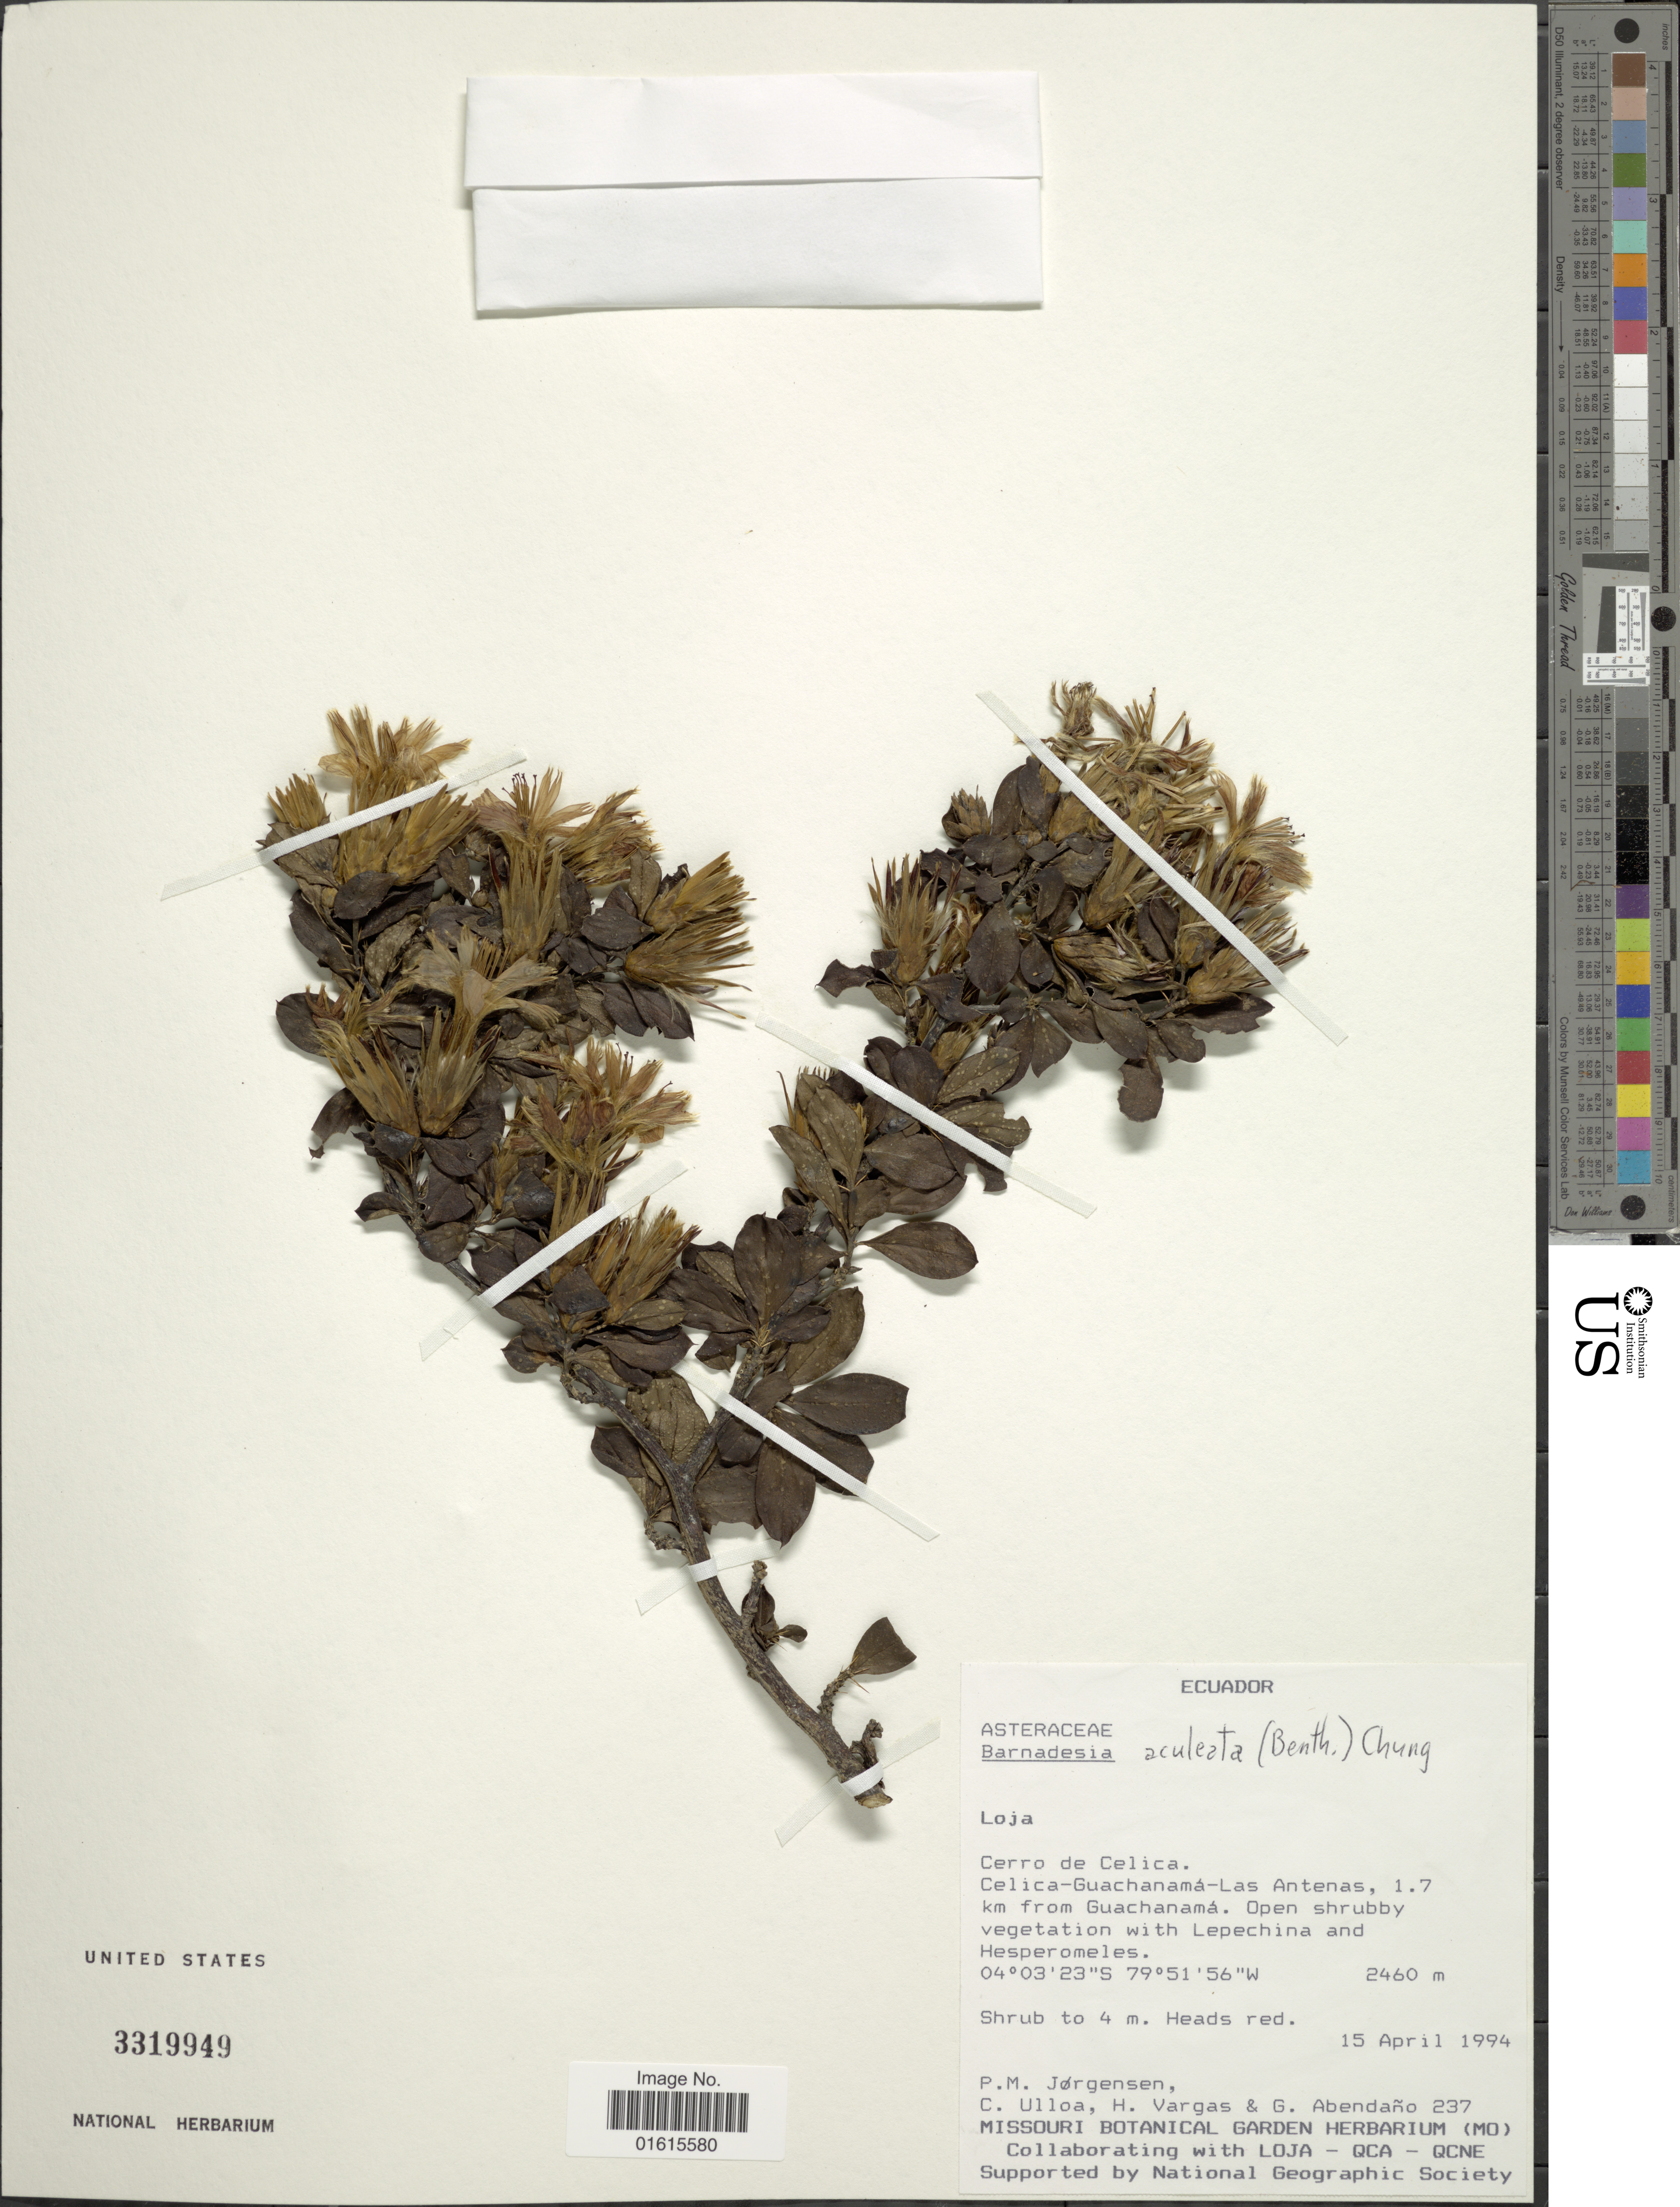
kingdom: Plantae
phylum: Tracheophyta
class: Magnoliopsida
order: Asterales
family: Asteraceae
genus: Barnadesia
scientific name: Barnadesia aculeata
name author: (Benth.) I.C. Chung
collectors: P. M. Jørgensen, C. Ulloa, H. Vargas & G. Abendaño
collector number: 237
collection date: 1994-04-15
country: Ecuador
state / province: Loja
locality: Cerro de Celica, Celica - Guachanam Las Antenas, 1.7 km from Guachanama.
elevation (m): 2460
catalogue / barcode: US 3319949